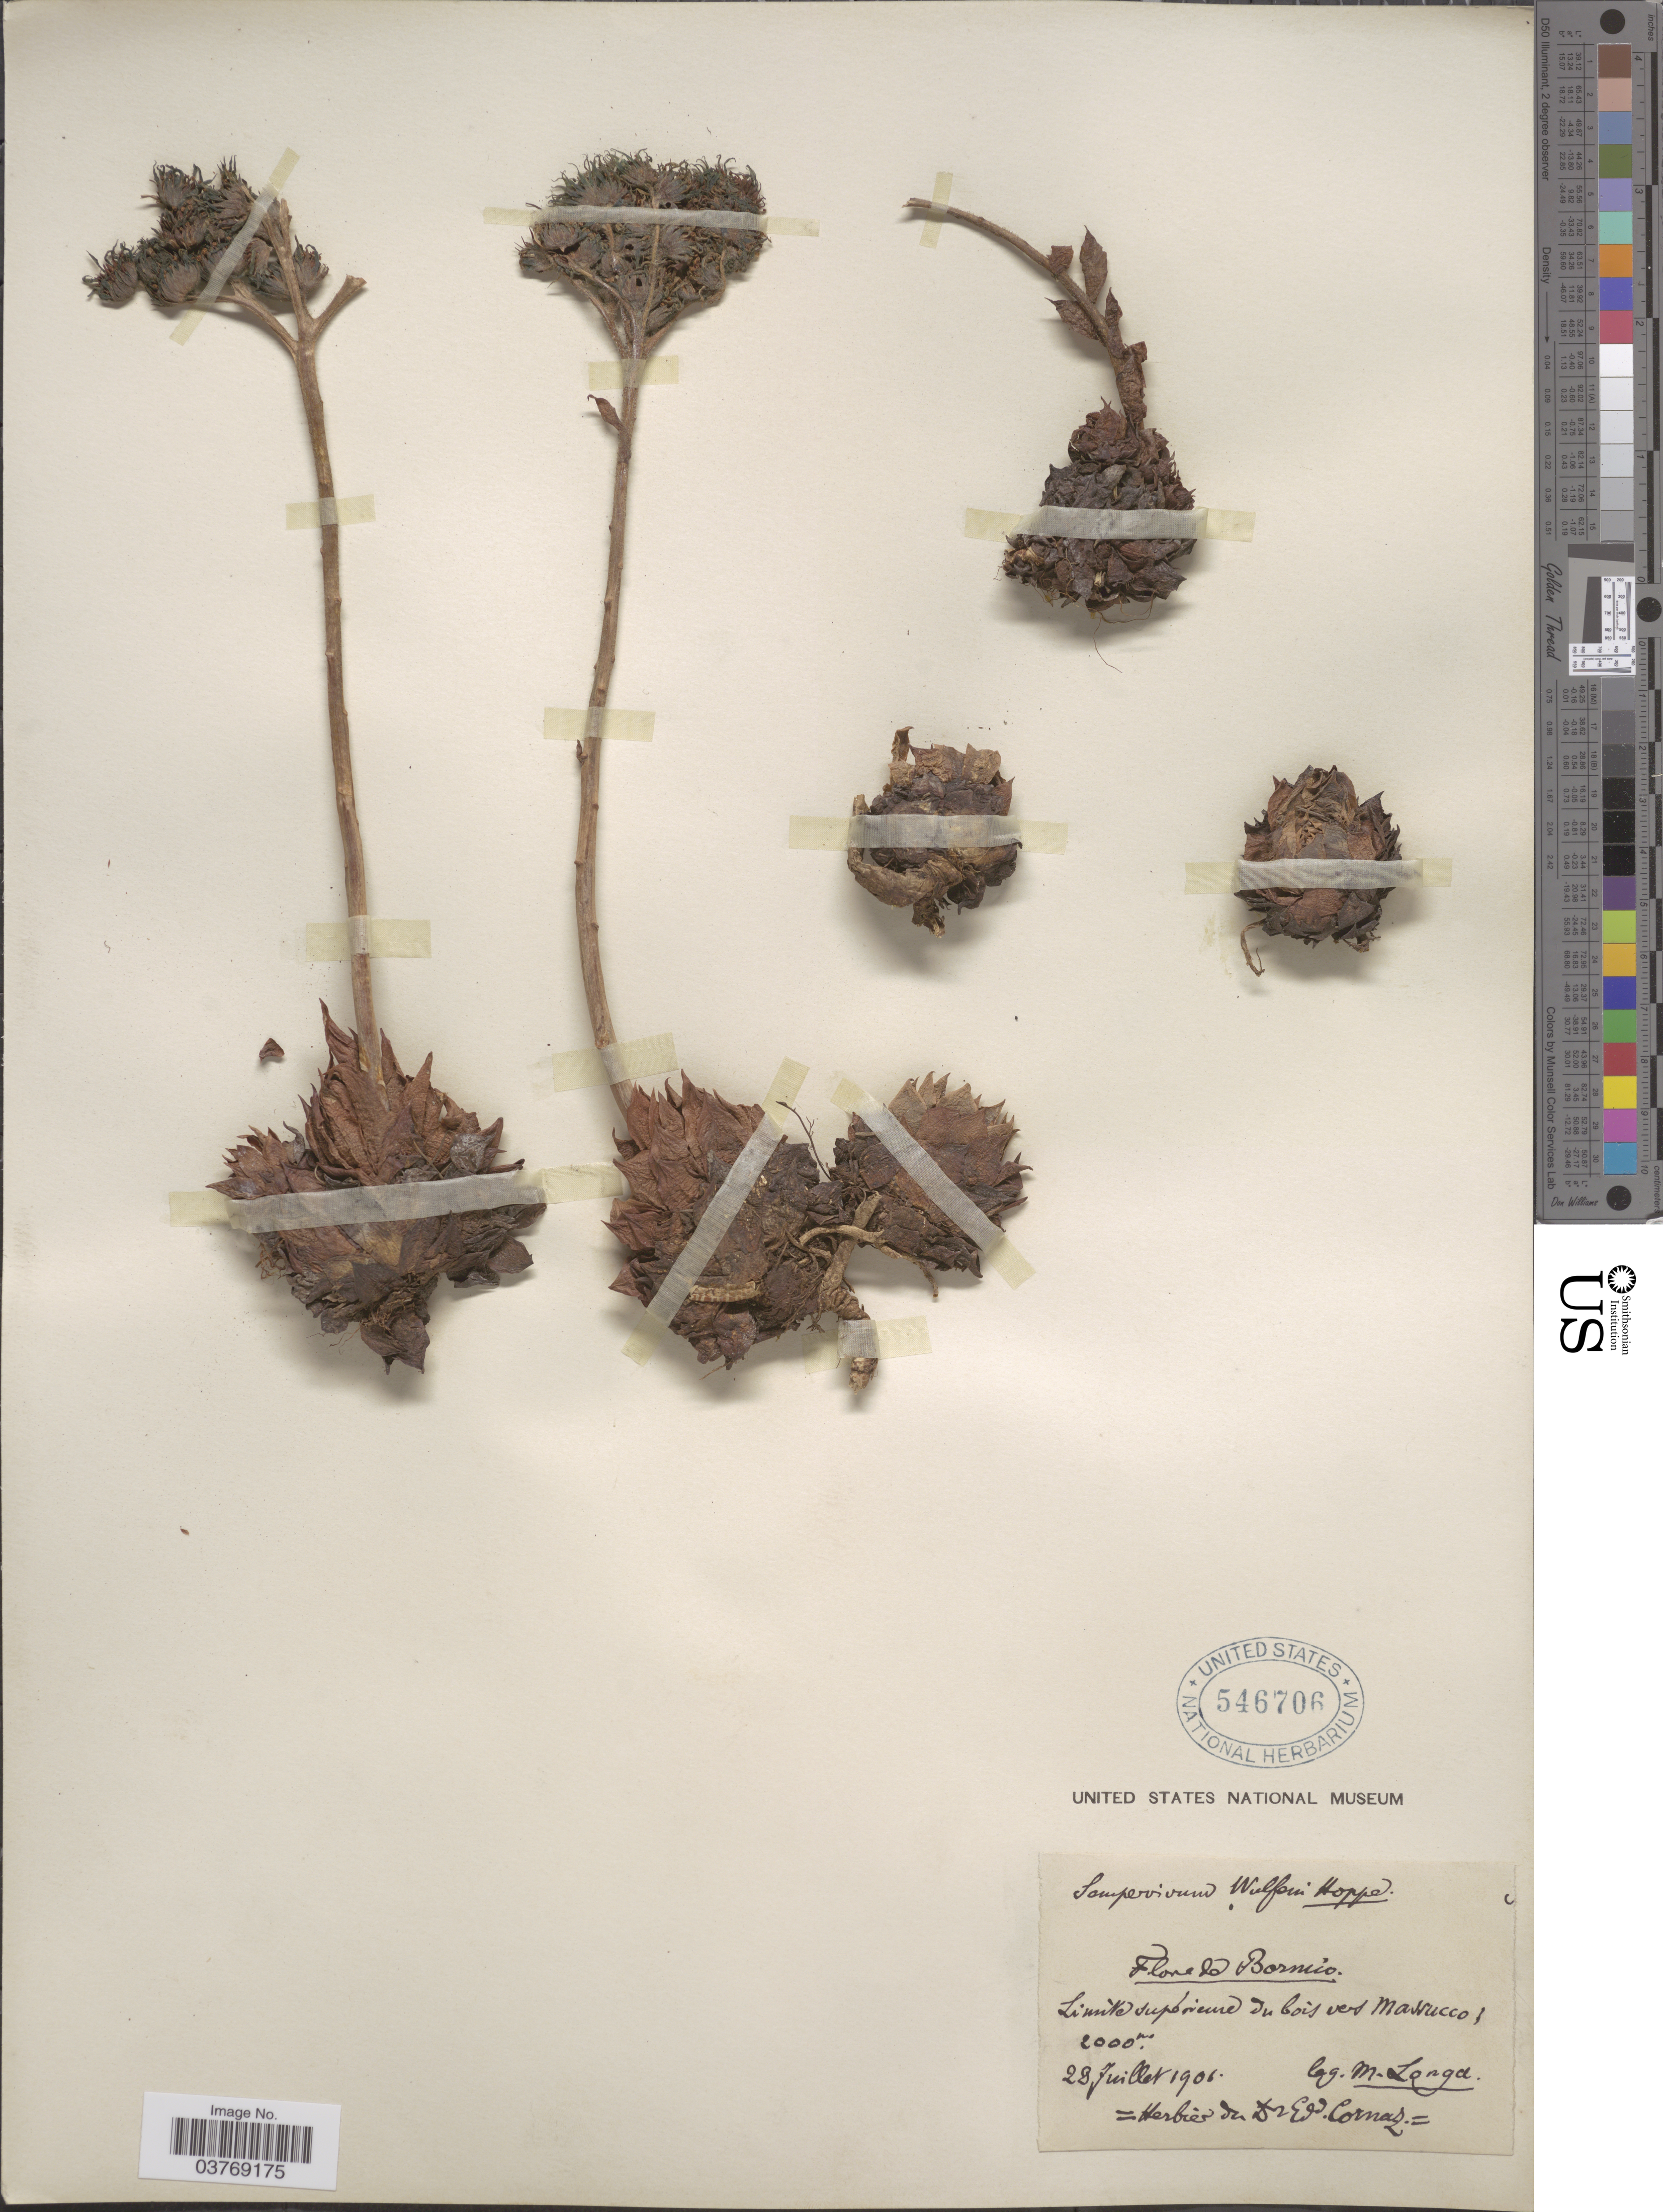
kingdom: Plantae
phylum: Tracheophyta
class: Magnoliopsida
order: Saxifragales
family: Crassulaceae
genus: Sempervivum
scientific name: Sempervivum wulfenii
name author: Hoppe ex Mert. & W.D.J. Koch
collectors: M. Longa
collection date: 1906-07-28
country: Italy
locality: Bormio. Limite* superieure* du bois vert* Massucco*.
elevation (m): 2000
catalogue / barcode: US 546706